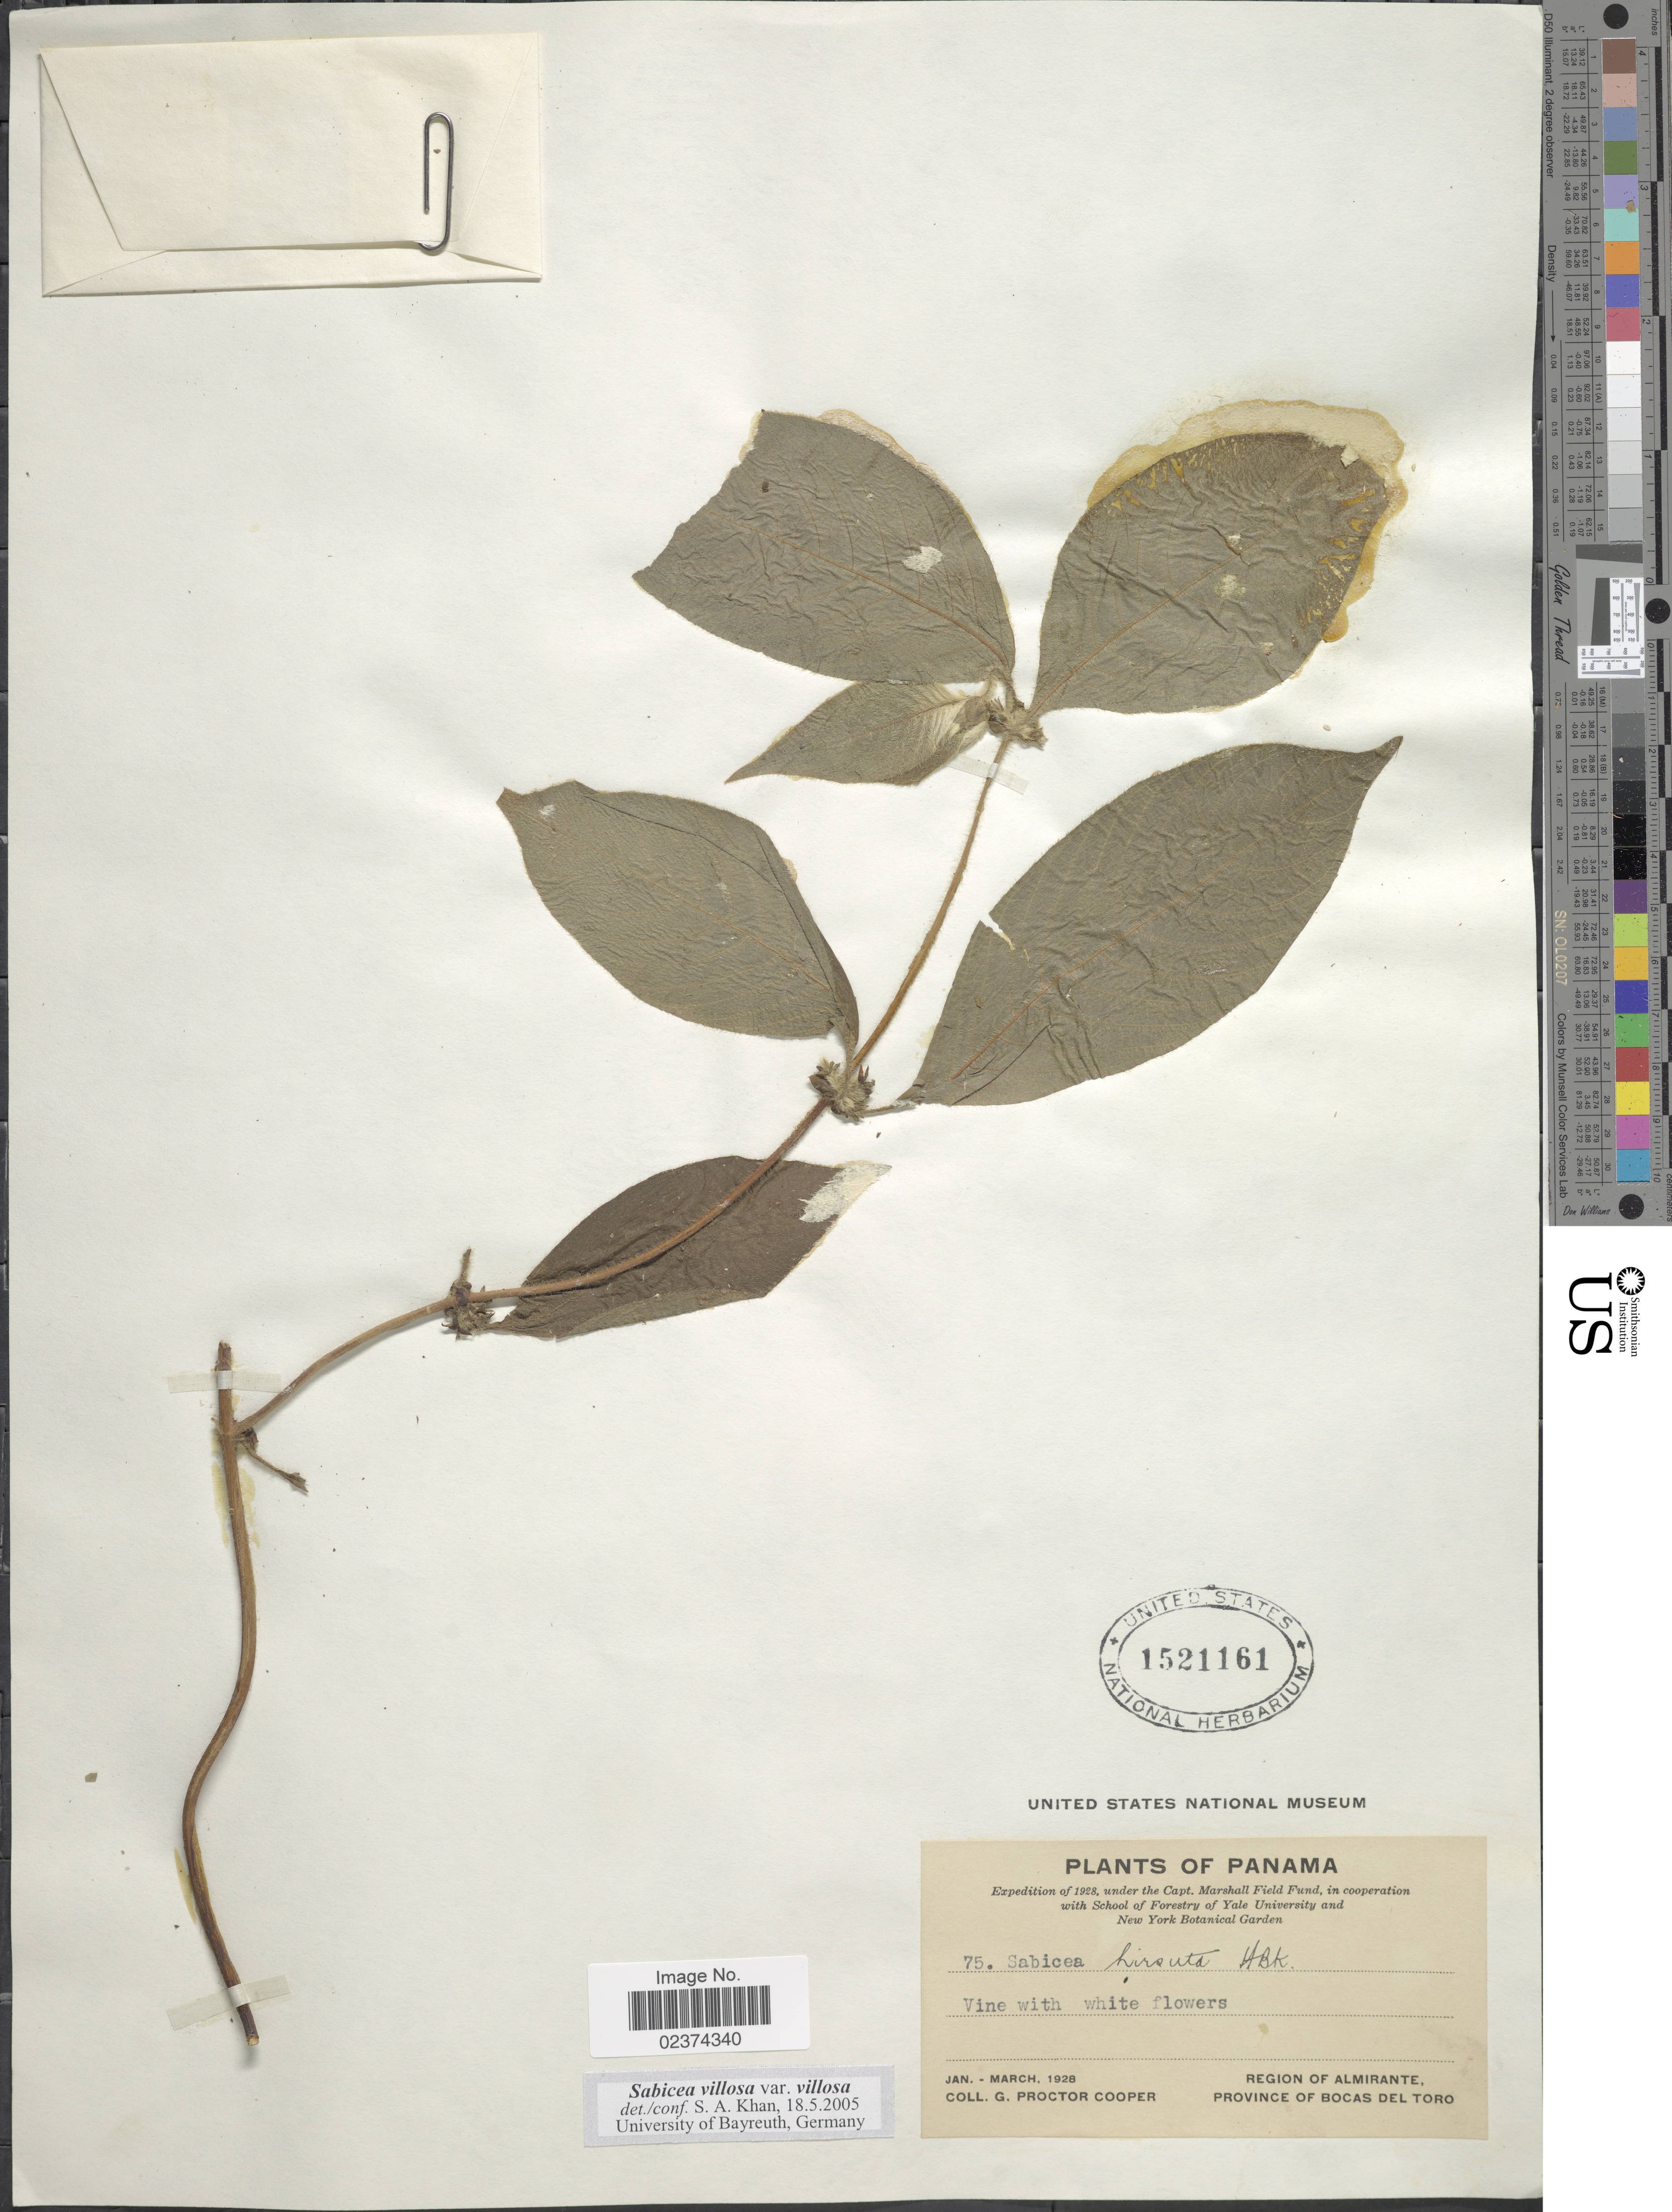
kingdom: Plantae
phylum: Tracheophyta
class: Magnoliopsida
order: Gentianales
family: Rubiaceae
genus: Sabicea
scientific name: Sabicea hirsuta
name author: Kunth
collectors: G. Cooper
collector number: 75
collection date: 1928-01/1928-03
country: Panama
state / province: Bocas del Toro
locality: Region of Almirante, Province of Bocas del Toro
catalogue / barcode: US 1521161